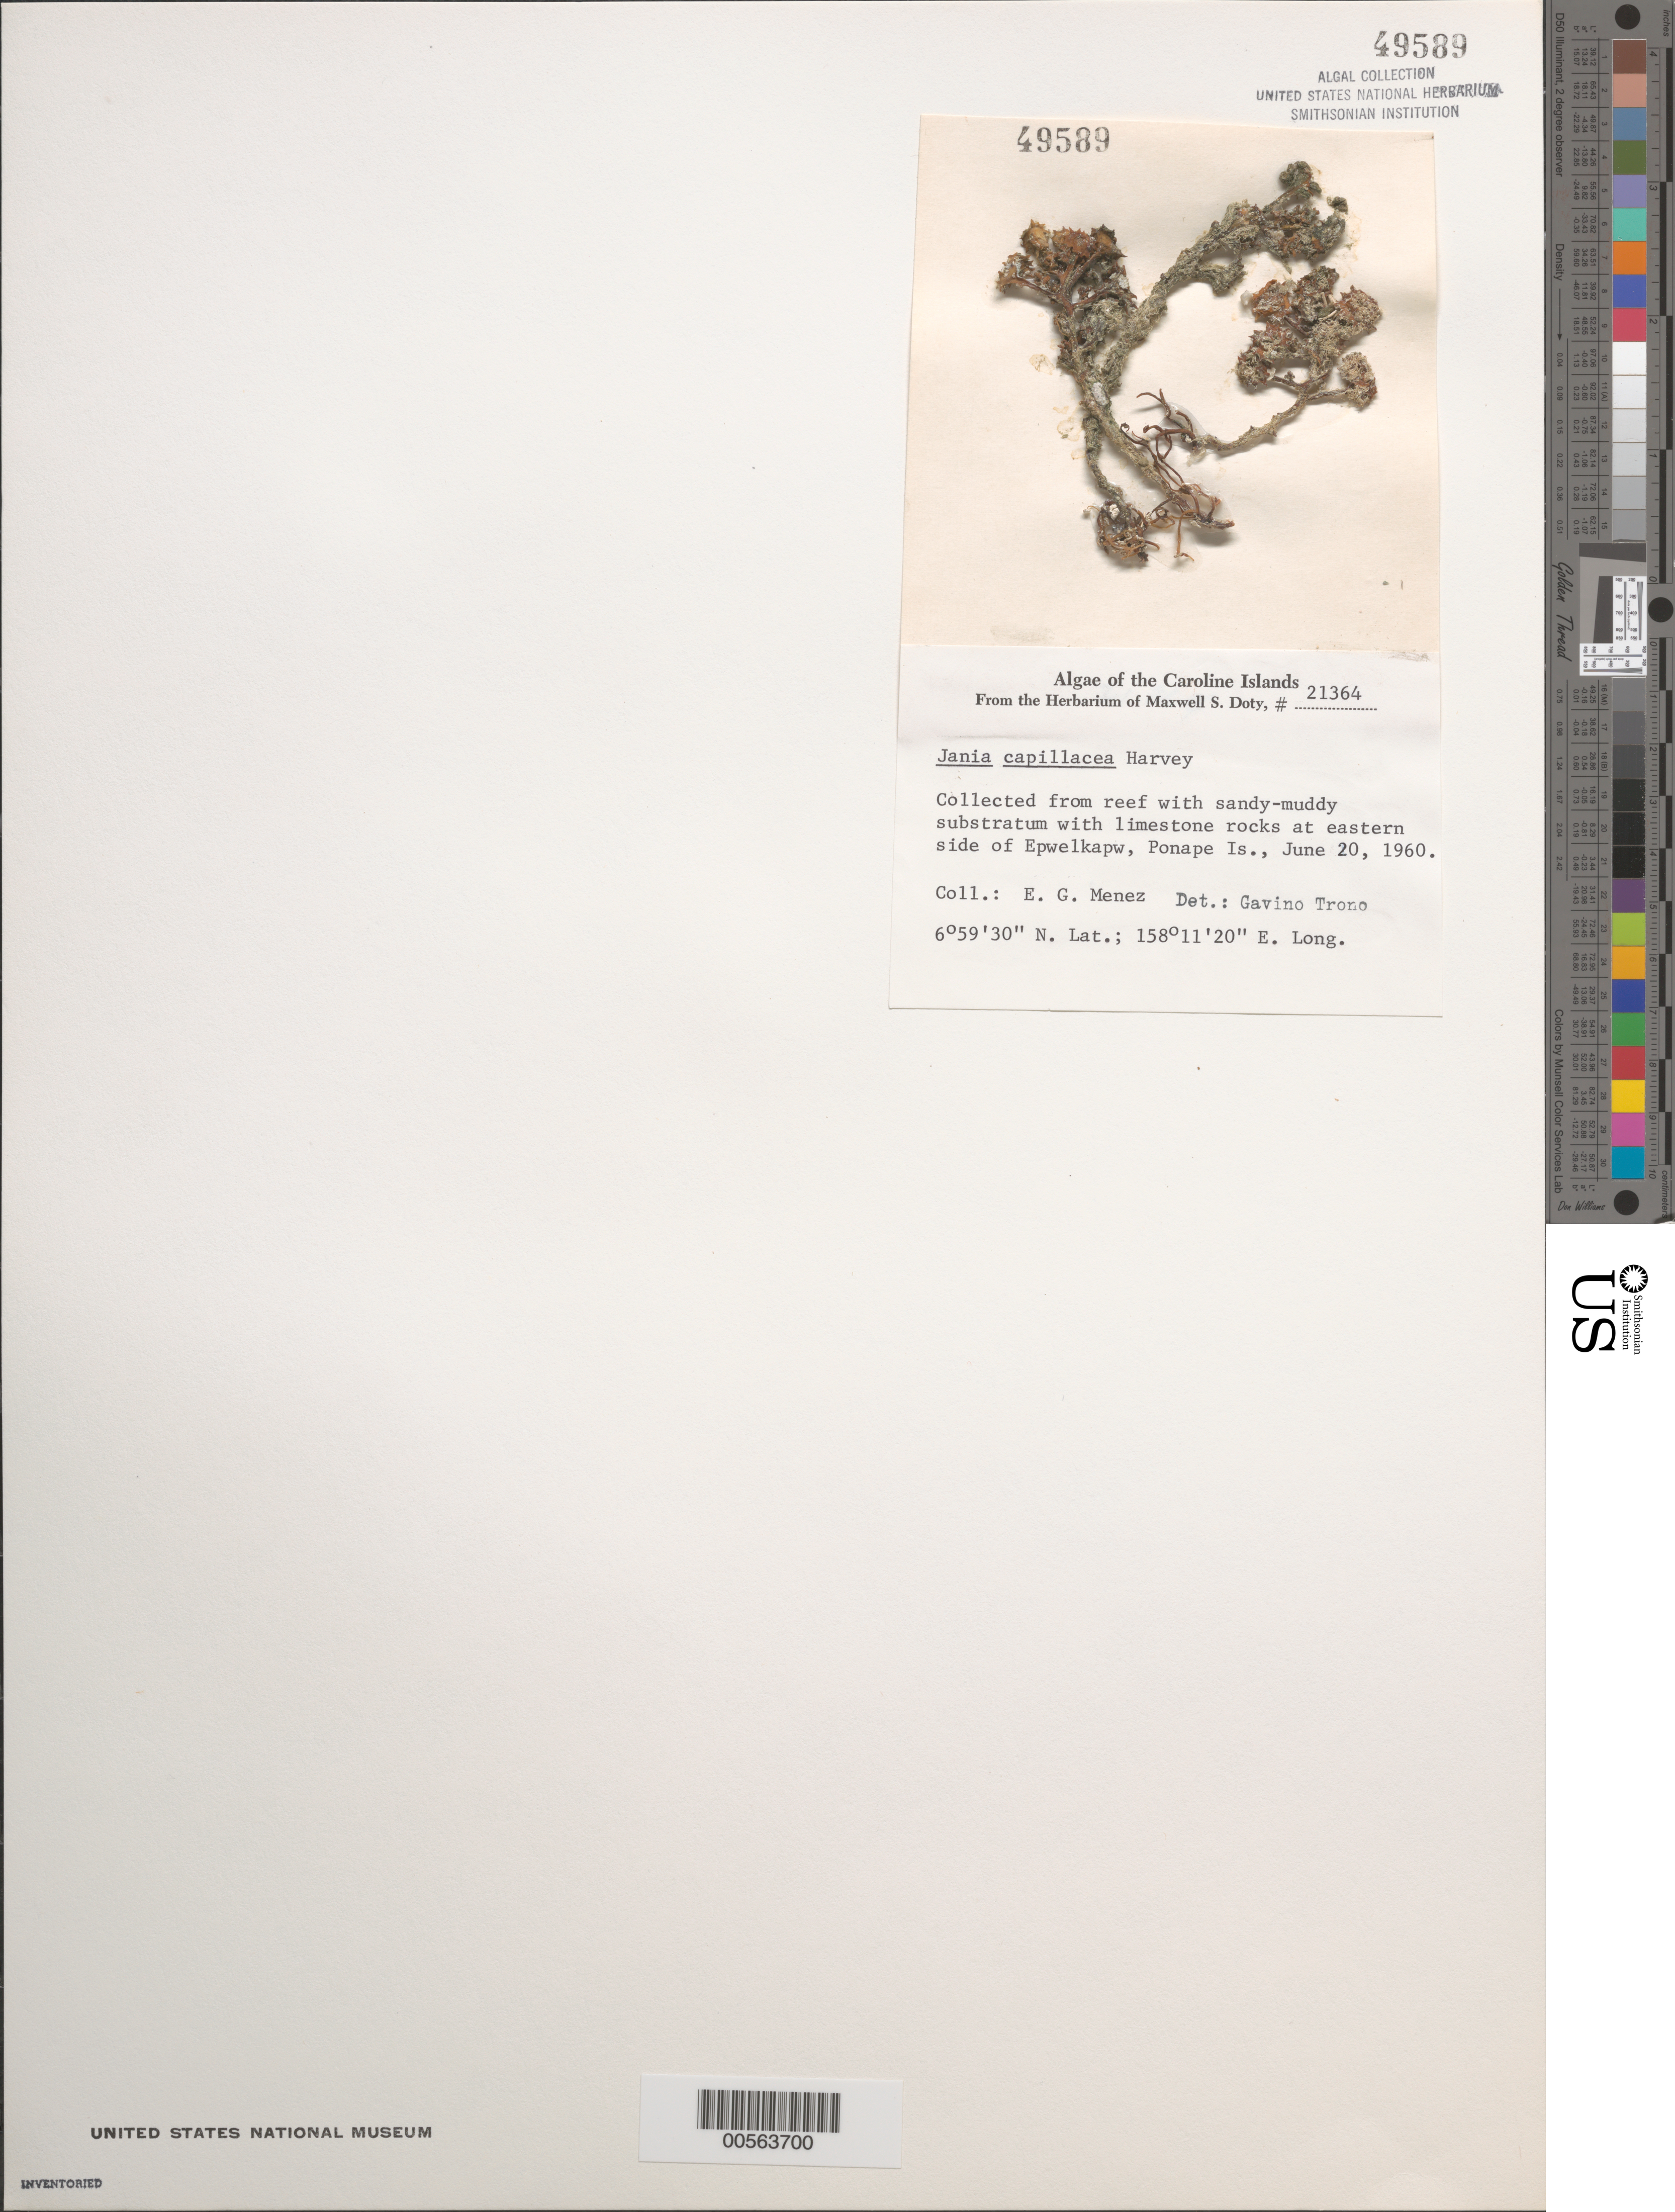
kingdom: Plantae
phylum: Rhodophyta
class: Florideophyceae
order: Corallinales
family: Corallinaceae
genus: Jania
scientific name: Jania capillacea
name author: Harv.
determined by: Trono, Gavino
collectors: Meñez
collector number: MSD 21364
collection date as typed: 20 Jun 1960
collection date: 1960-06-20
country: Micronesia, Federated States of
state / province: Pohnpei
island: Pohnpei [Ponape] Islands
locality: Epwelkapw Islet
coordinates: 6 59' 30" N, 158 11' 20" E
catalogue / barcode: US 49589